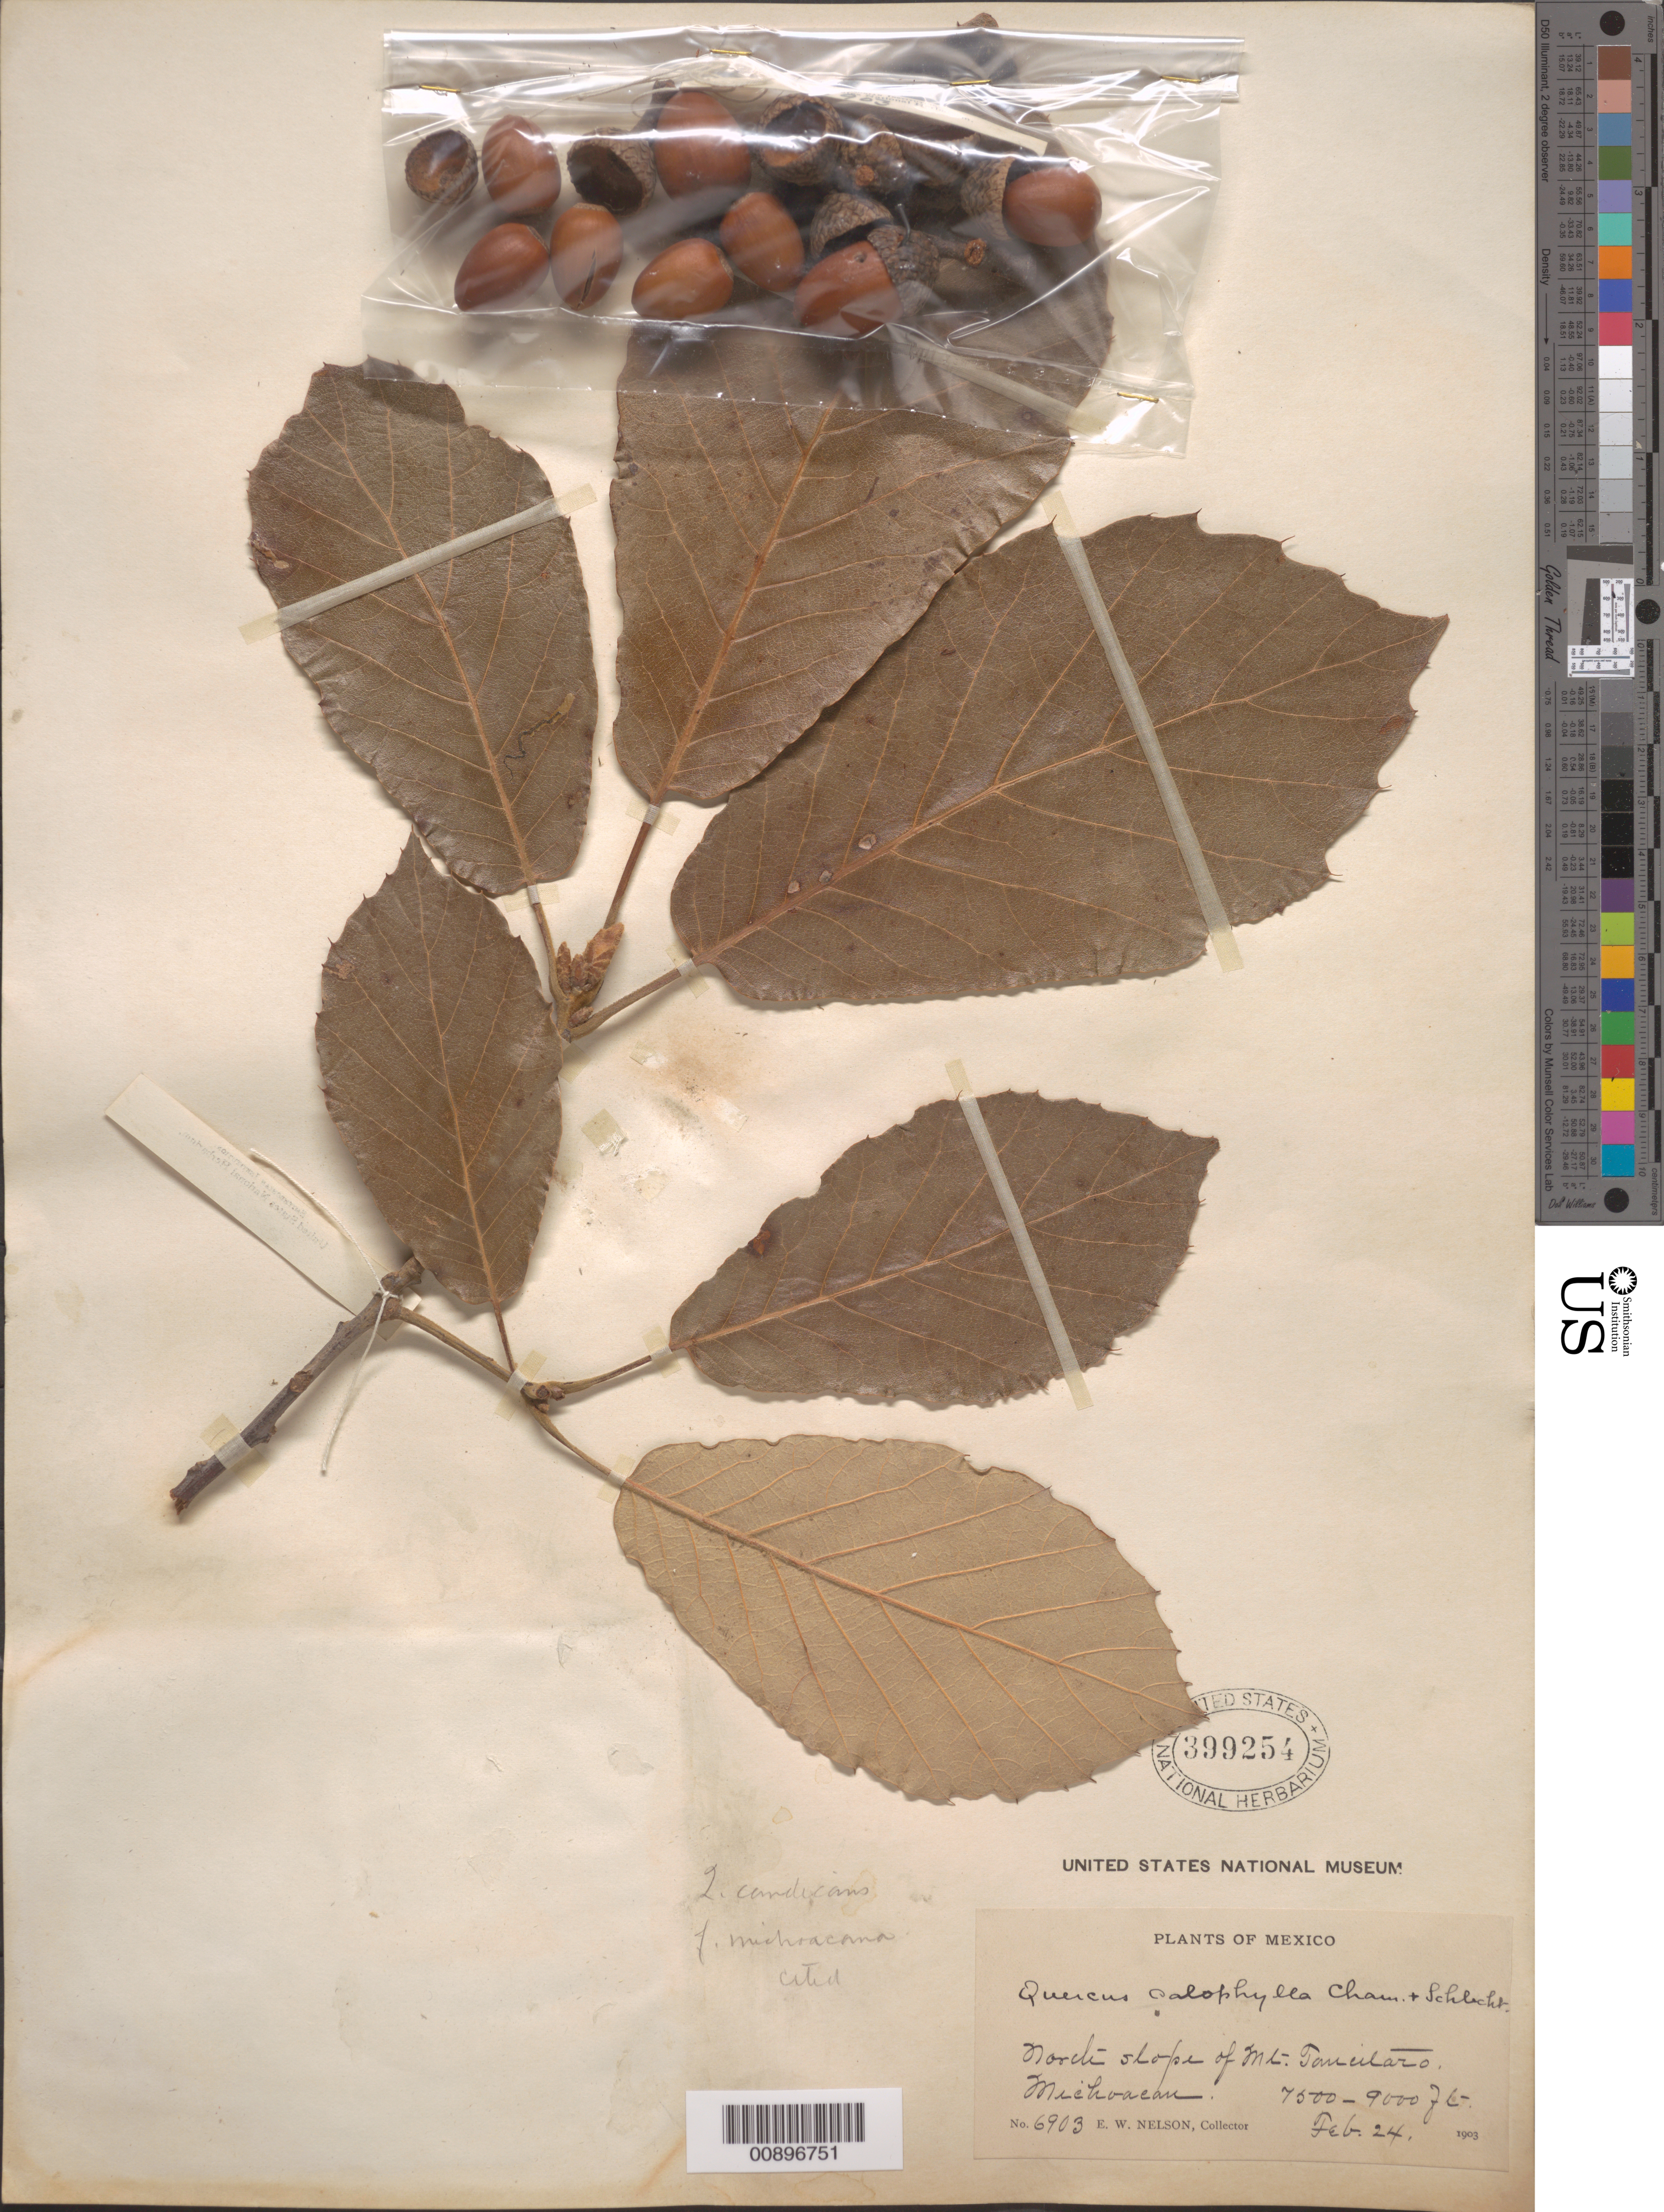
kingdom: Plantae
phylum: Tracheophyta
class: Magnoliopsida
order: Fagales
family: Fagaceae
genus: Quercus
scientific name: Quercus candicans f. michoacana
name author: Trel.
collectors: E. W. Nelson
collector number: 6903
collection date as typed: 24 Feb 1903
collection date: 1903-02-24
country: Mexico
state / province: Michoacán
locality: North slope of Mt. Tancitaro, Michoacan.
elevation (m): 2286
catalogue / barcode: US 399254